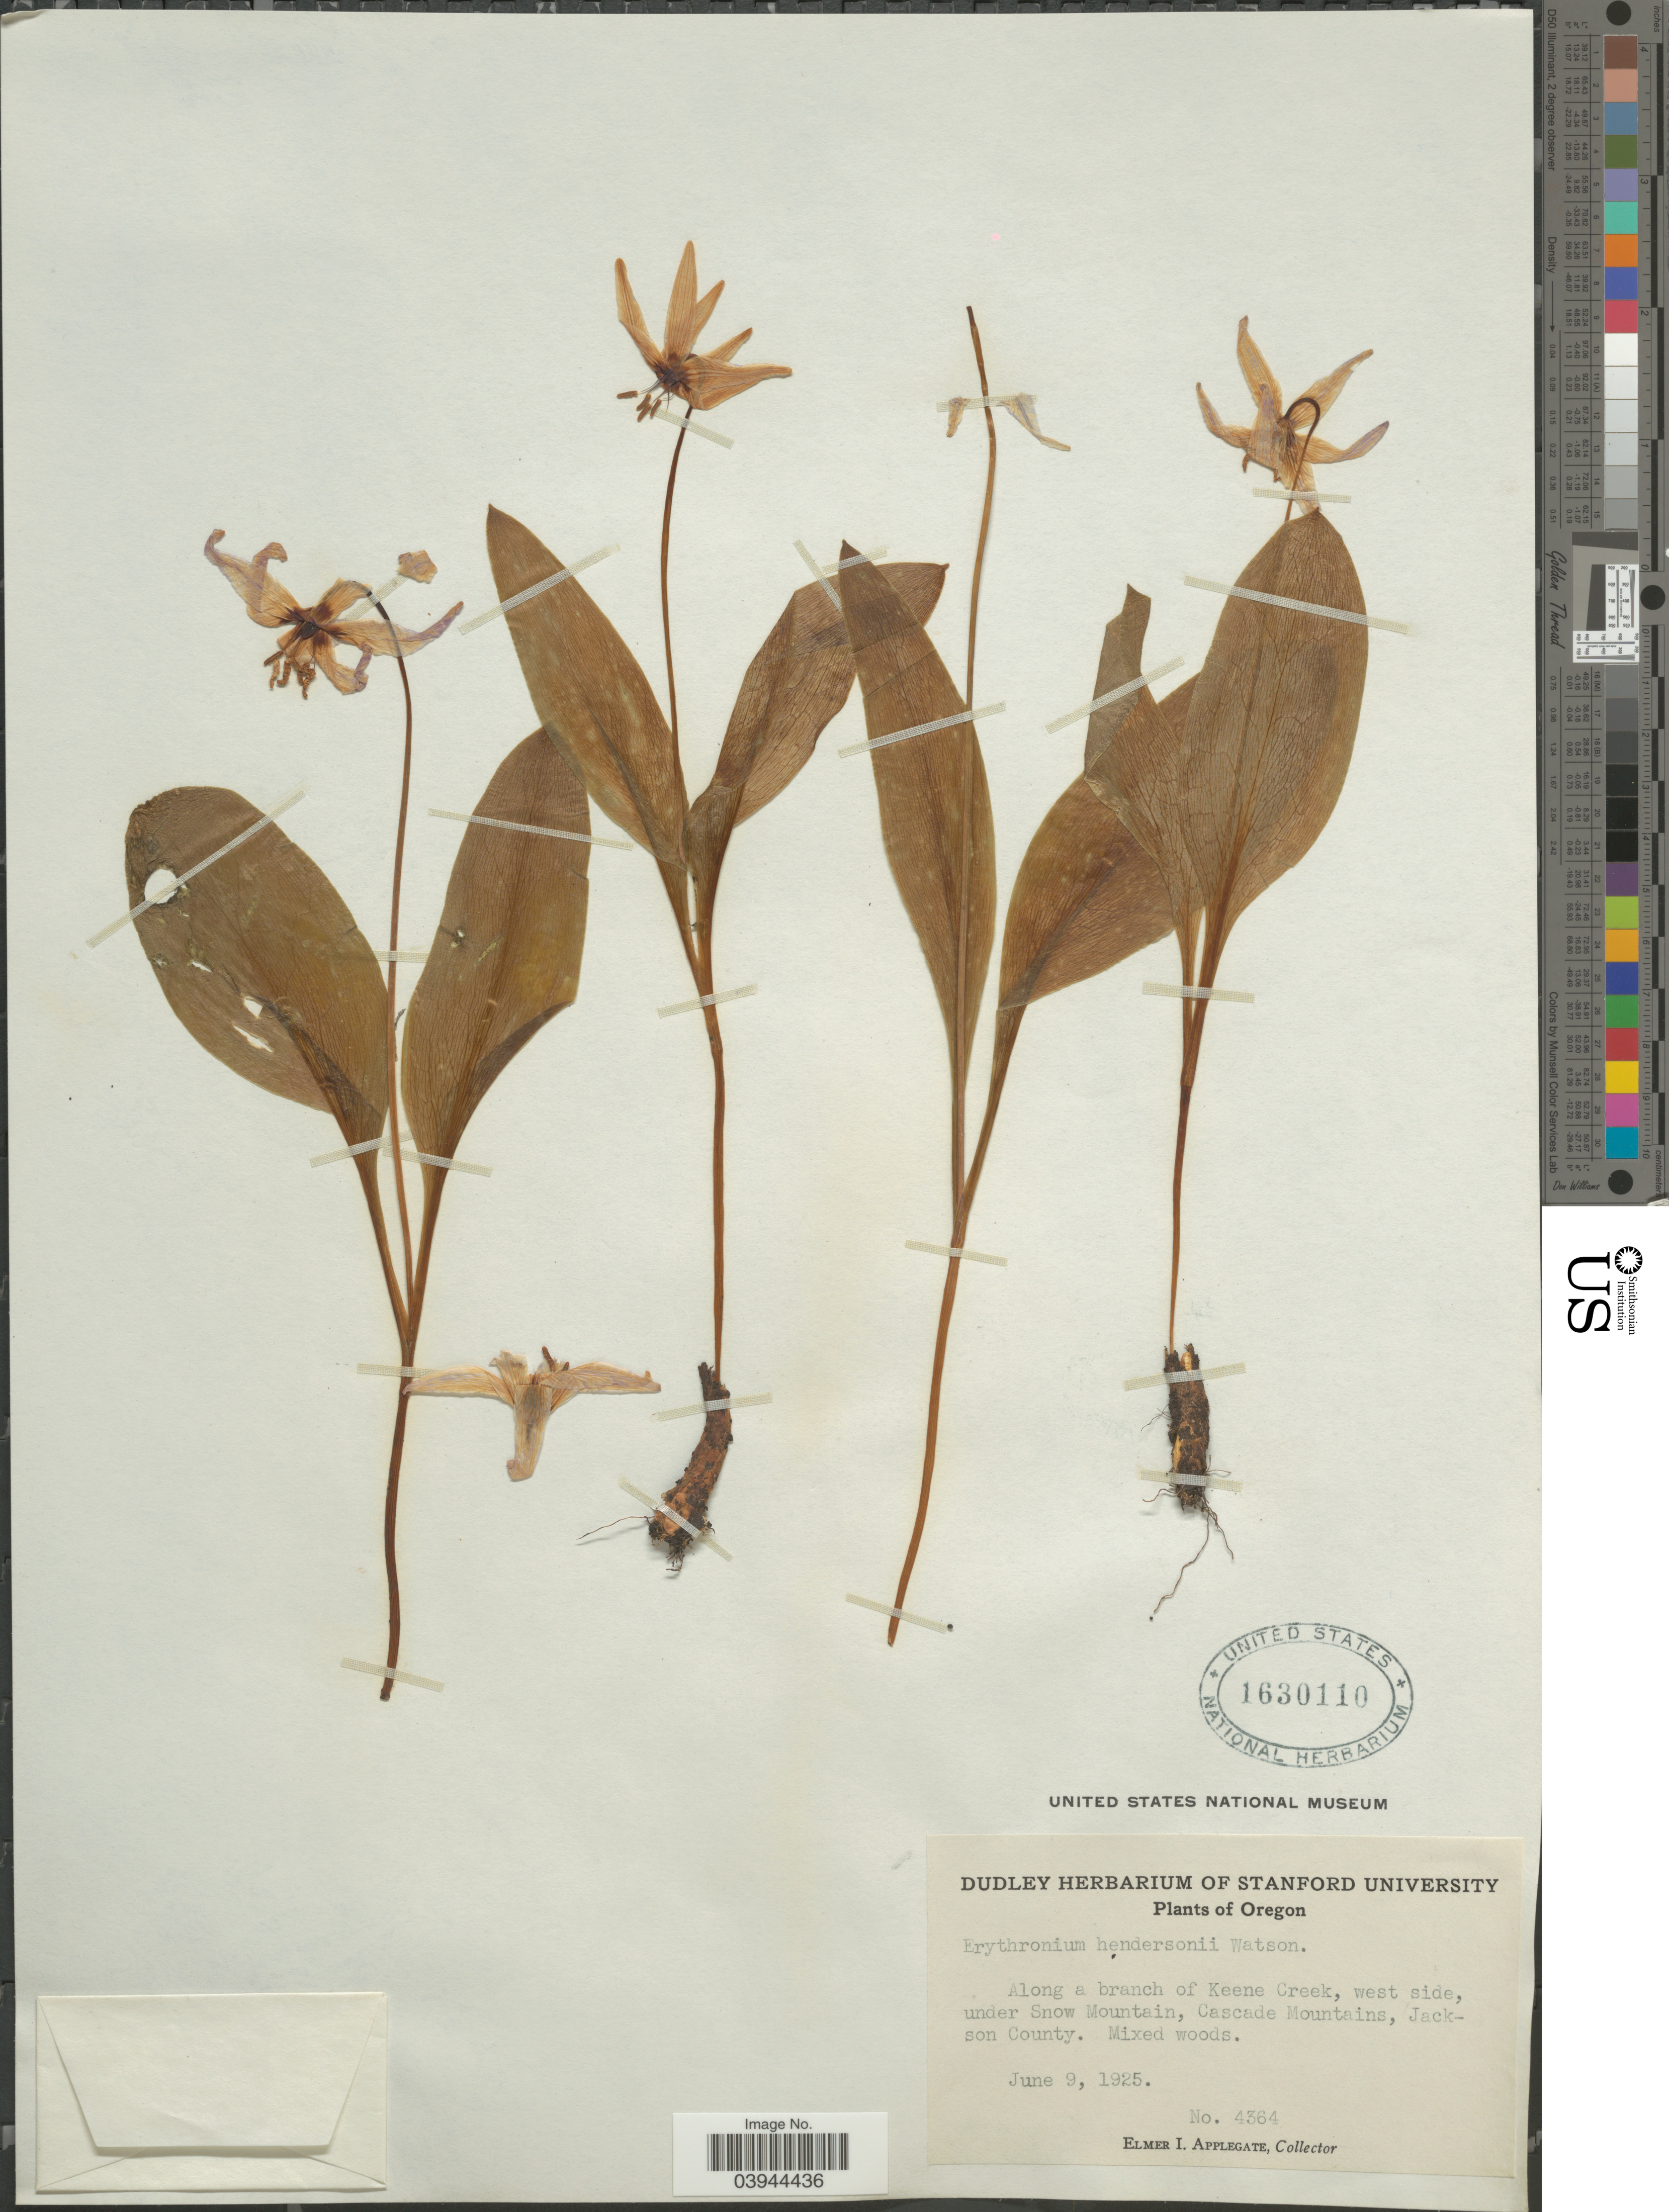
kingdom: Plantae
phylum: Tracheophyta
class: Liliopsida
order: Liliales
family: Liliaceae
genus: Erythronium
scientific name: Erythronium hendersonii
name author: S. Watson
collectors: E. I. Applegate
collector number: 4364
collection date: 1925-06-09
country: United States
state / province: Oregon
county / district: Jackson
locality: Along a branch of Keene Creek, west side, under Snow Mountain, Cascade Mountains, Jackson County.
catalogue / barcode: US 1630110